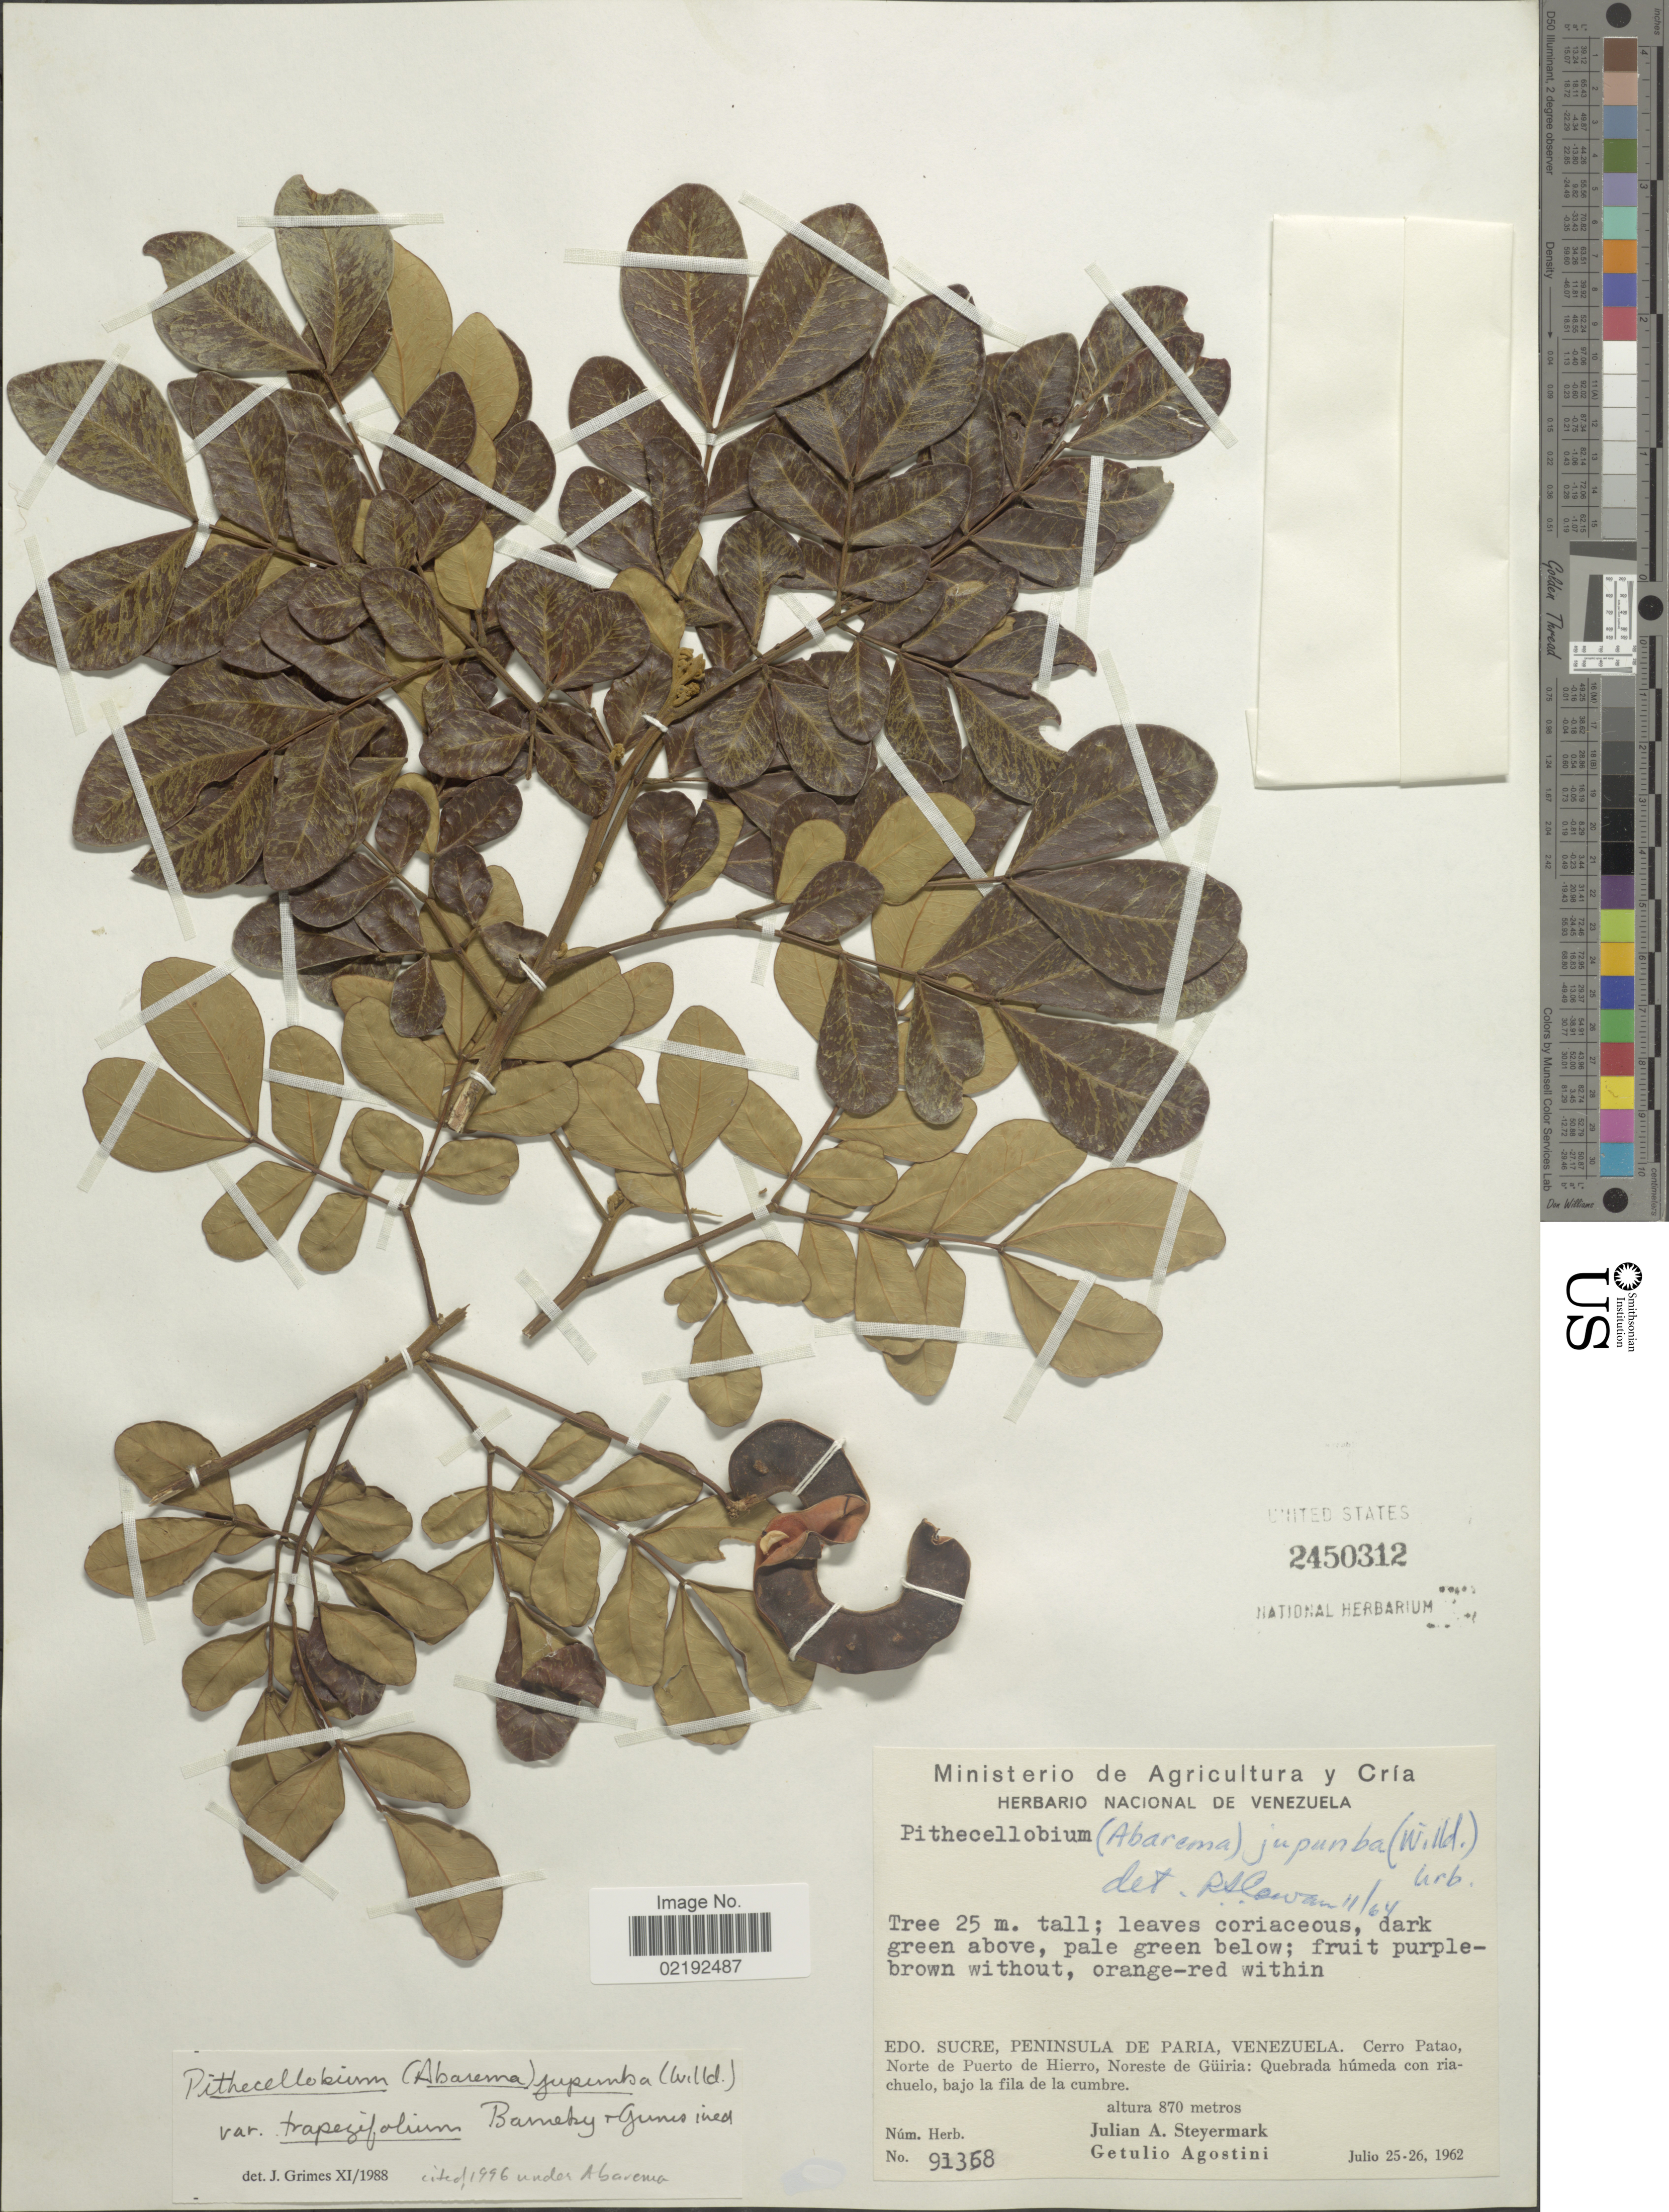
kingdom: Plantae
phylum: Tracheophyta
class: Magnoliopsida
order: Fabales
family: Fabaceae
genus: Jupunba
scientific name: Jupunba trapezifolia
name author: (Vahl) Moldenke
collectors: J. Steyermark & G. Agostini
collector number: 91368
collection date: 1962-07-25/1962-07-26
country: Venezuela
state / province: Sucre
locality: Peninsula de Paria, Cerro Patao, Norte de Puerto de Hierro, Noreste de Guiria, Quebrada humeda con riachuelo, bajo la fila de la cumbre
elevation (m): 870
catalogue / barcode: US 2450312